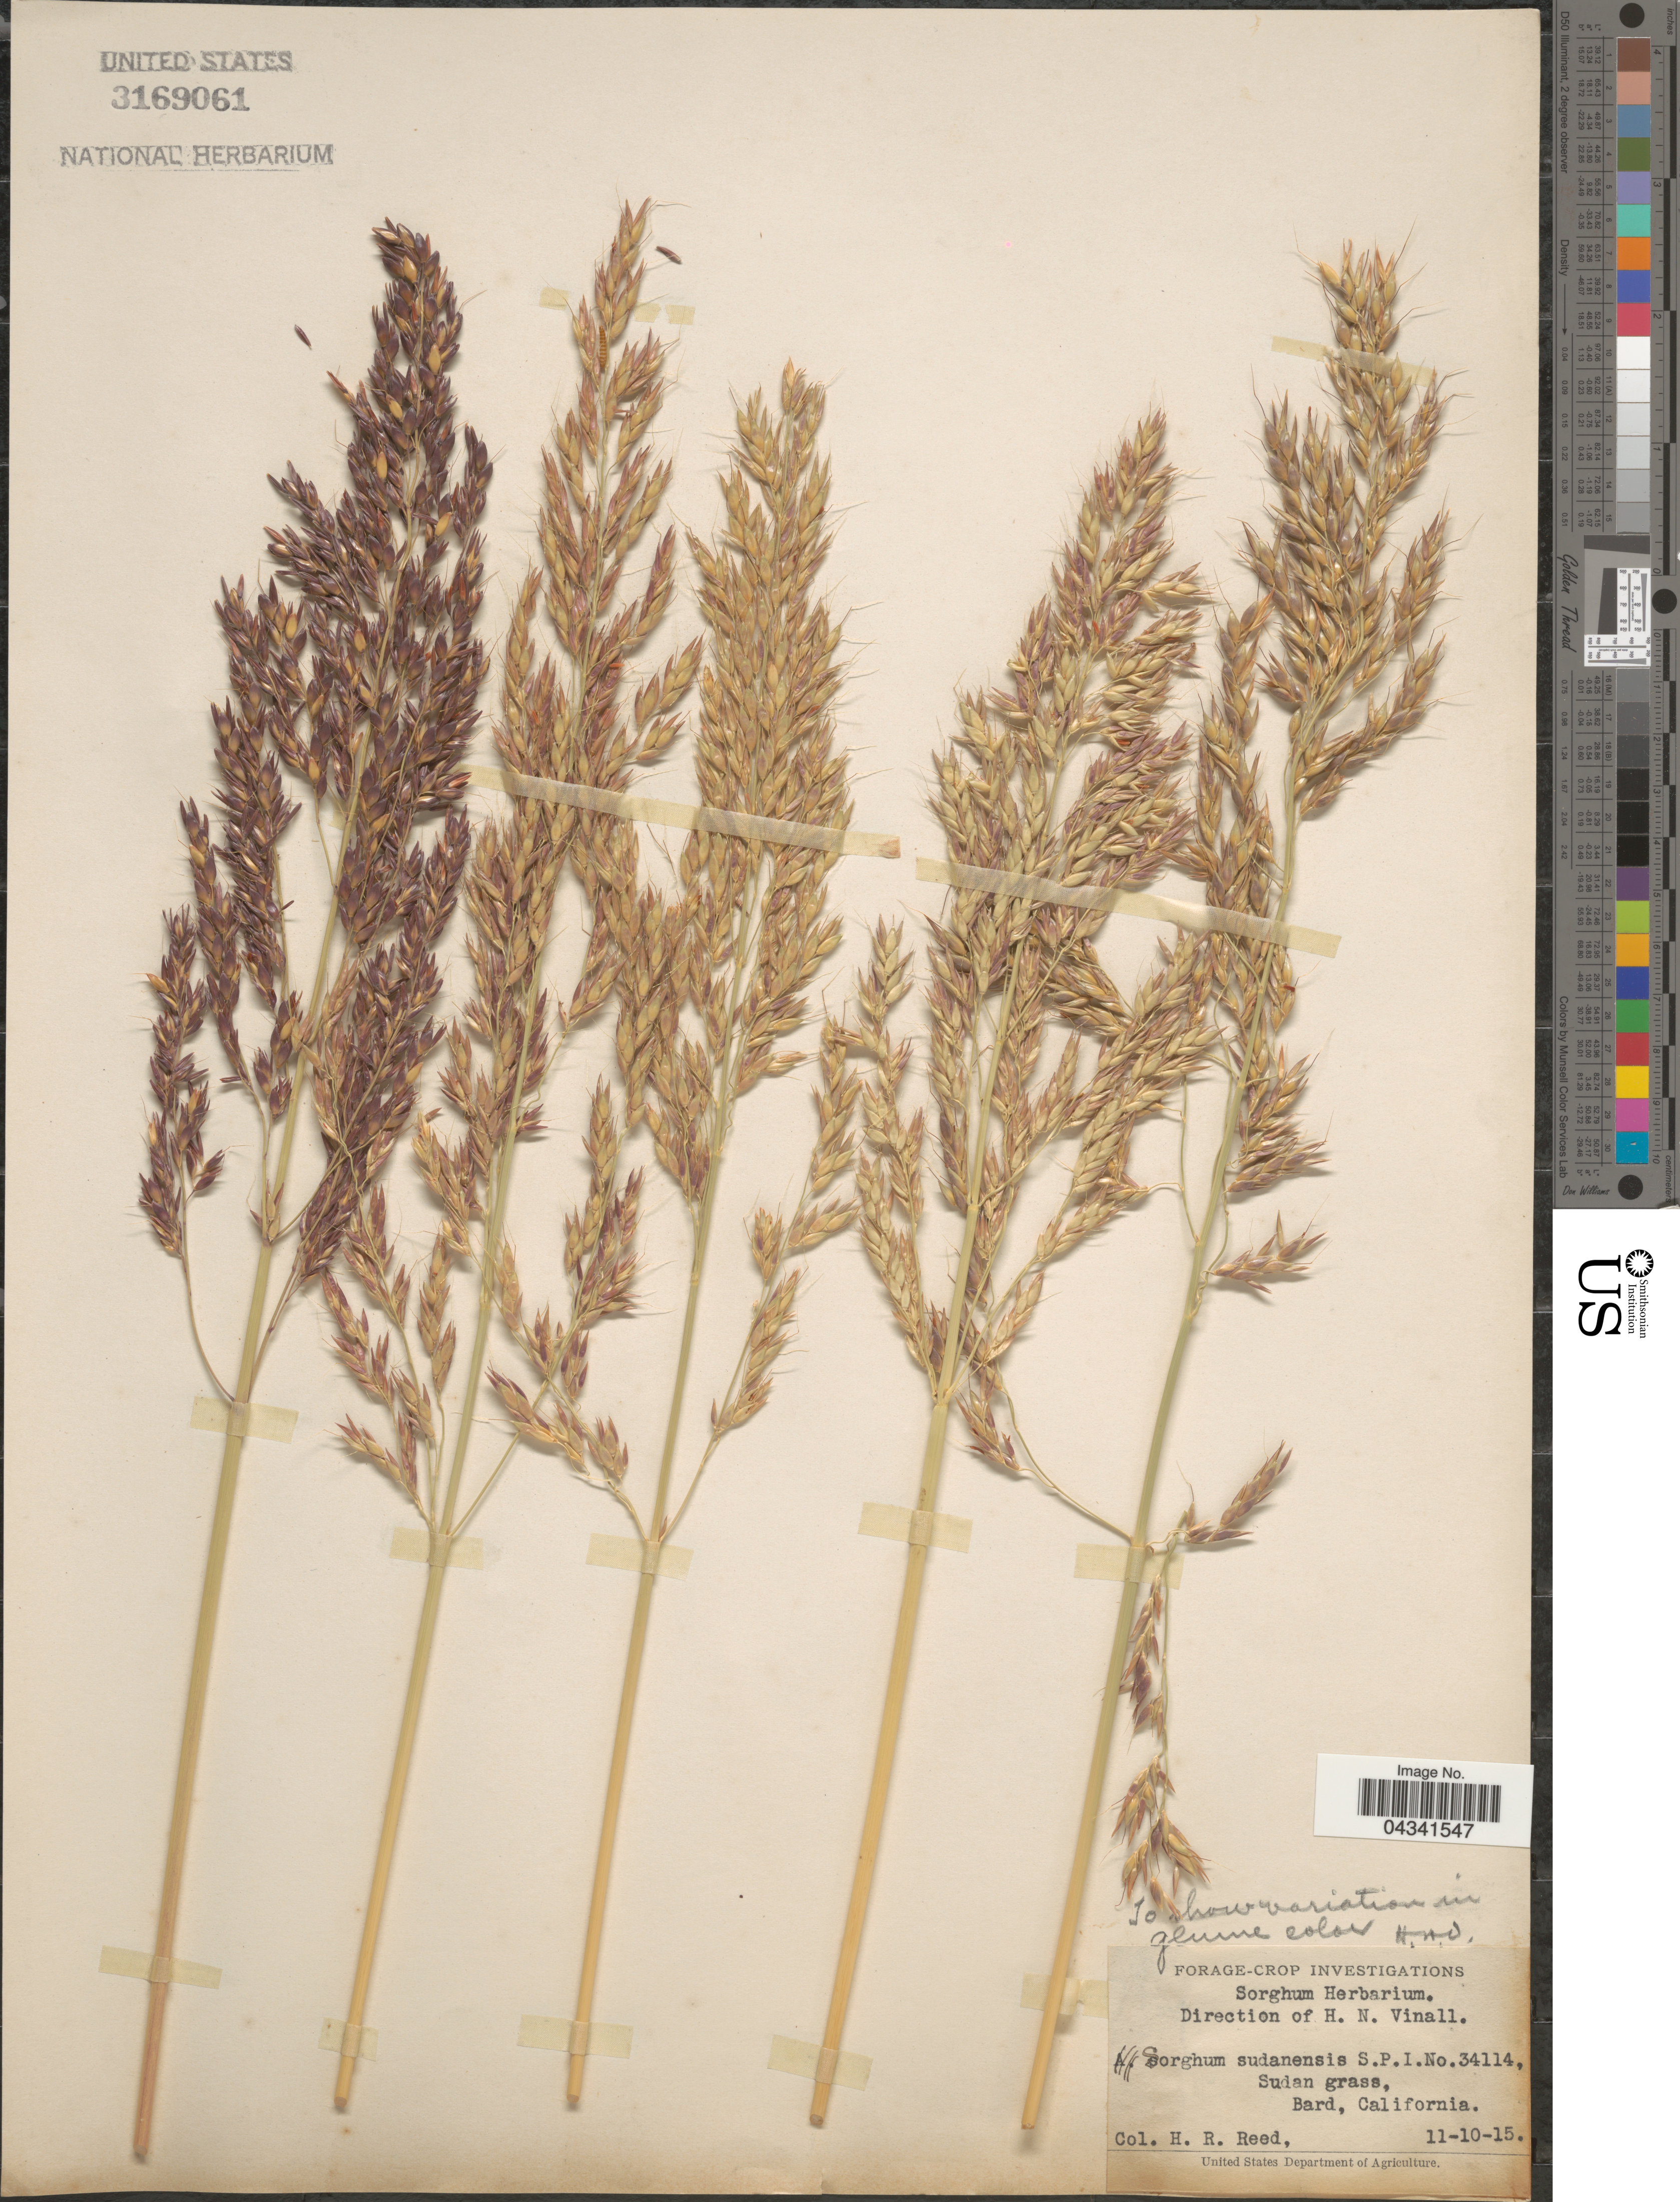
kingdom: Plantae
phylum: Tracheophyta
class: Liliopsida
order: Poales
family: Poaceae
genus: Sorghum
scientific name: Sorghum x drummondii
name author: (Nees ex Steud.) Millsp. & Chase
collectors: H. Reed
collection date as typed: Transcribed d/m/y: 10/11/15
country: United States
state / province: California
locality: Bard.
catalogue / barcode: US 3169061